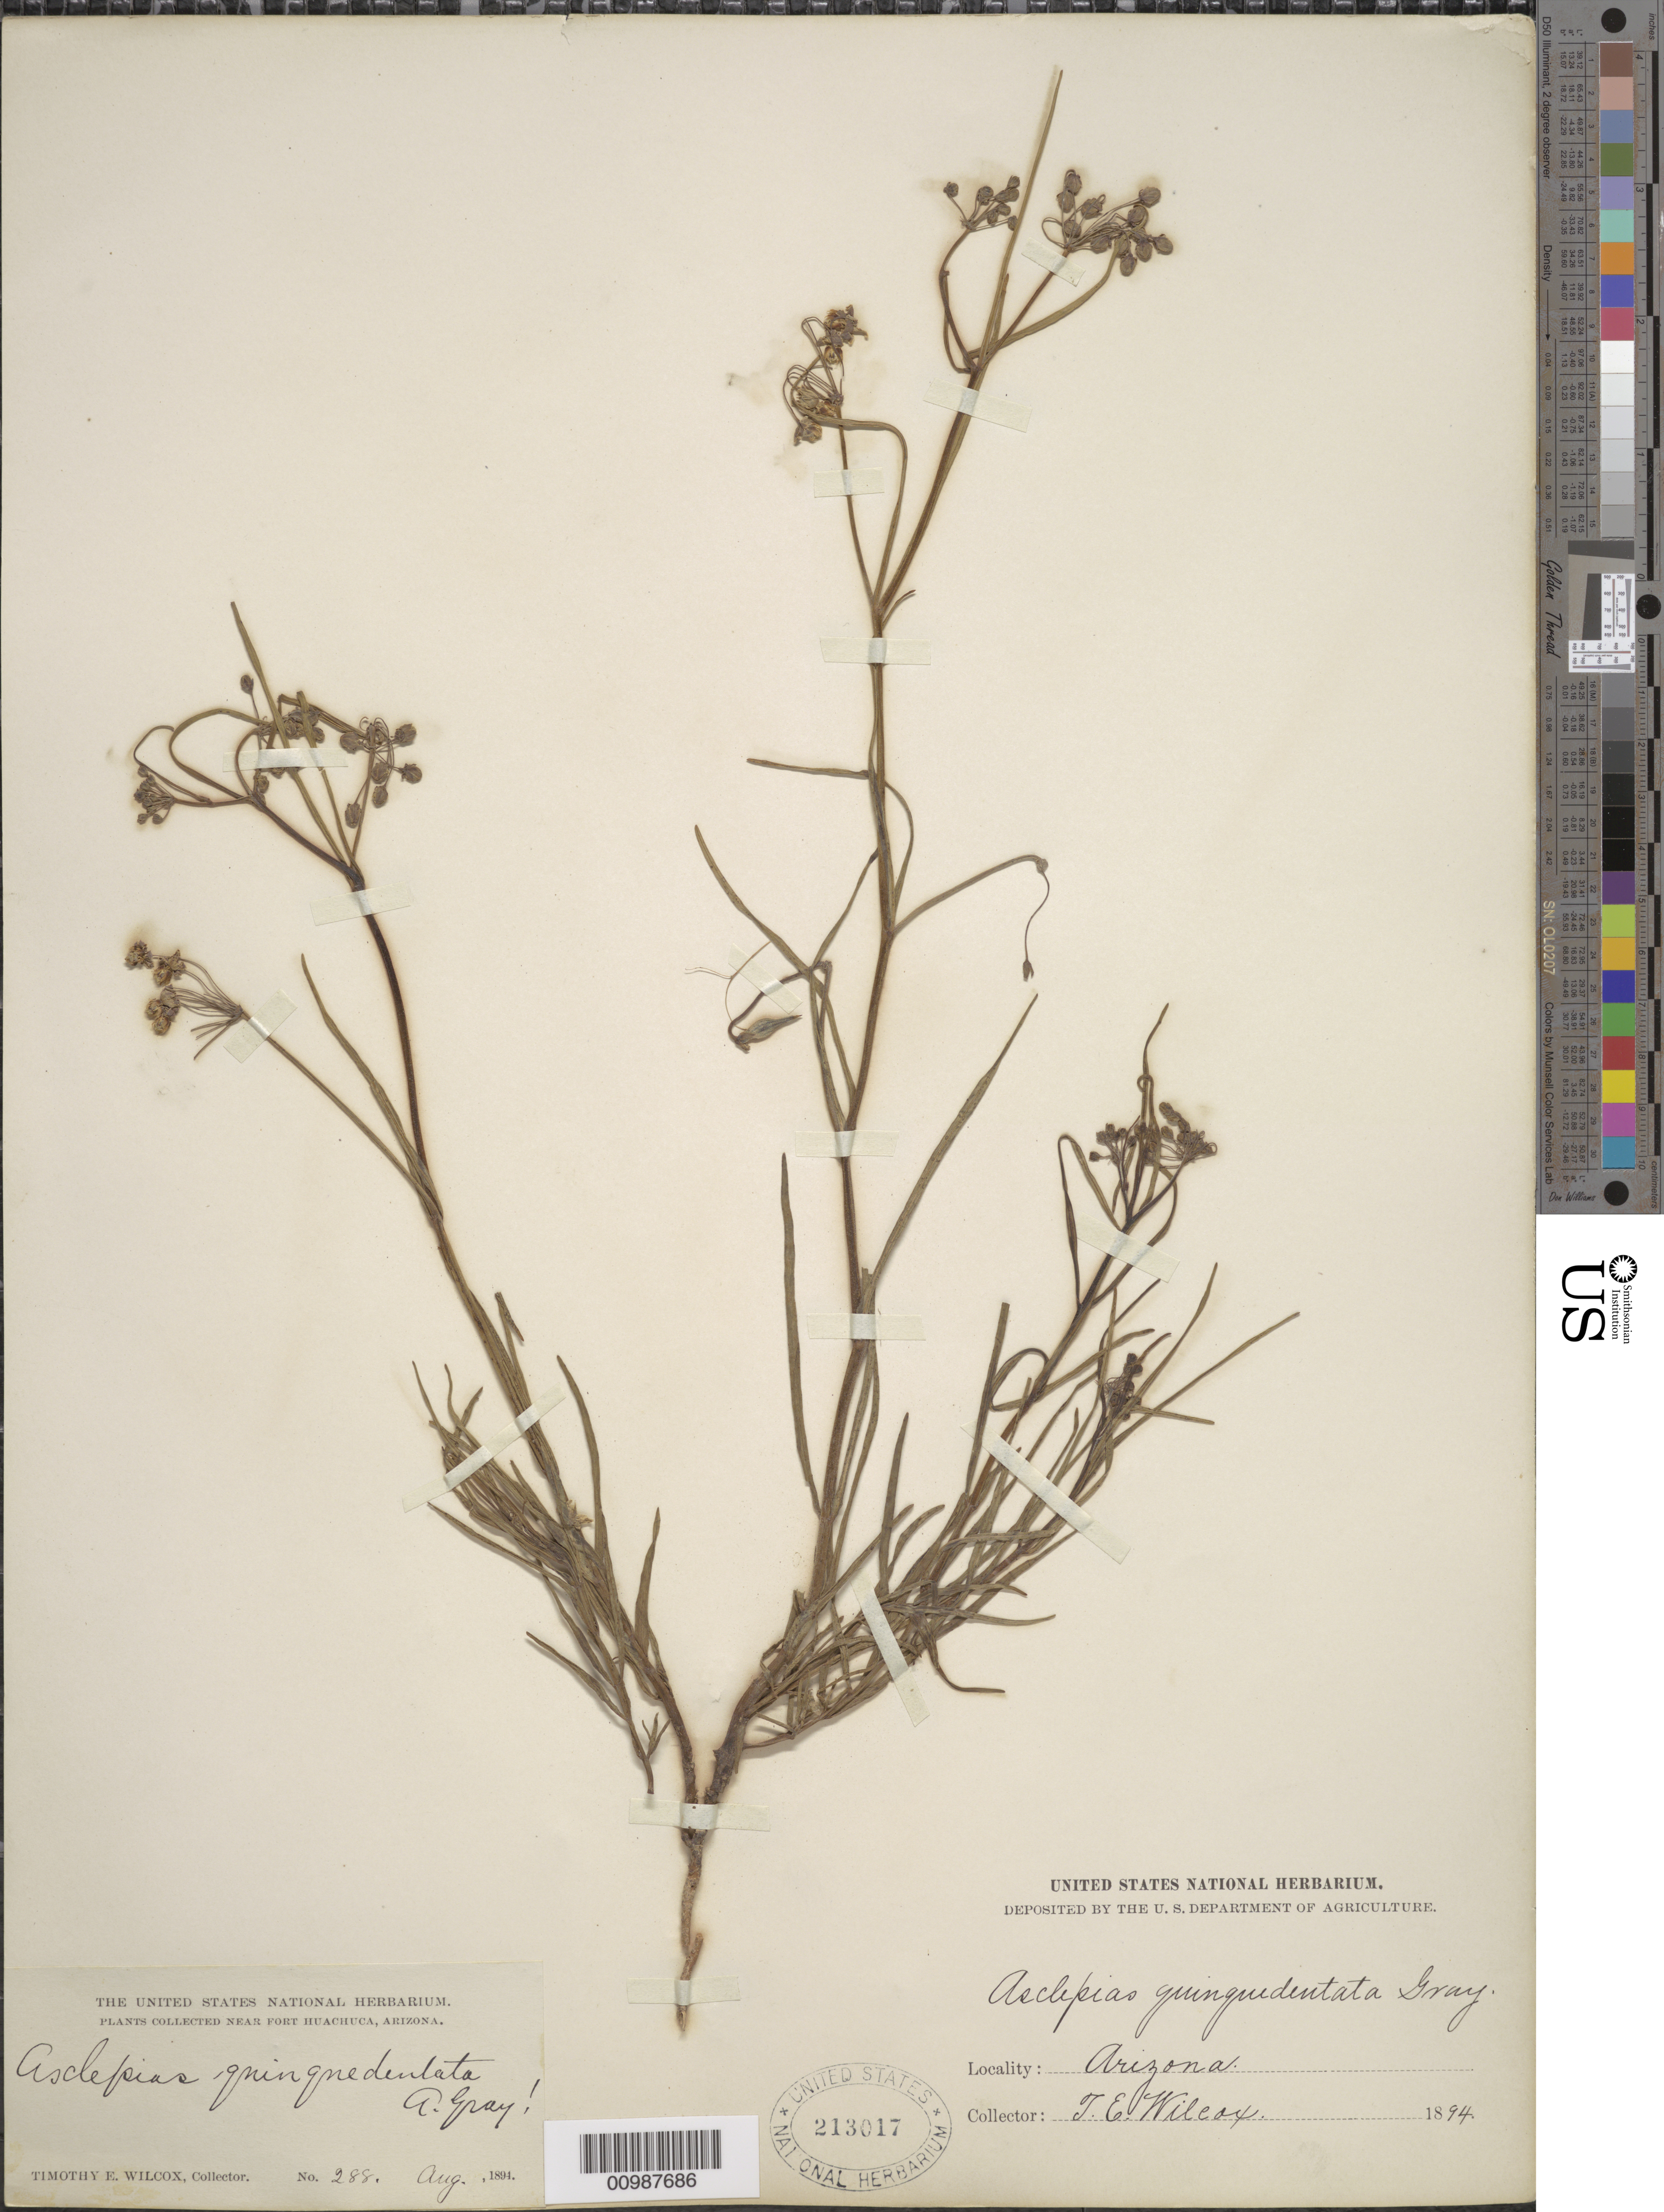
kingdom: Plantae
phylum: Tracheophyta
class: Magnoliopsida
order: Gentianales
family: Apocynaceae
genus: Asclepias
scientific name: Asclepias quinquedentata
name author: A. Gray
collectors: T. E. Wilcox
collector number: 288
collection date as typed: Aug 1804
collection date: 1804-08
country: United States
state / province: Arizona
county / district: Cochise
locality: Near Fort Huachuca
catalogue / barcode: US 213017